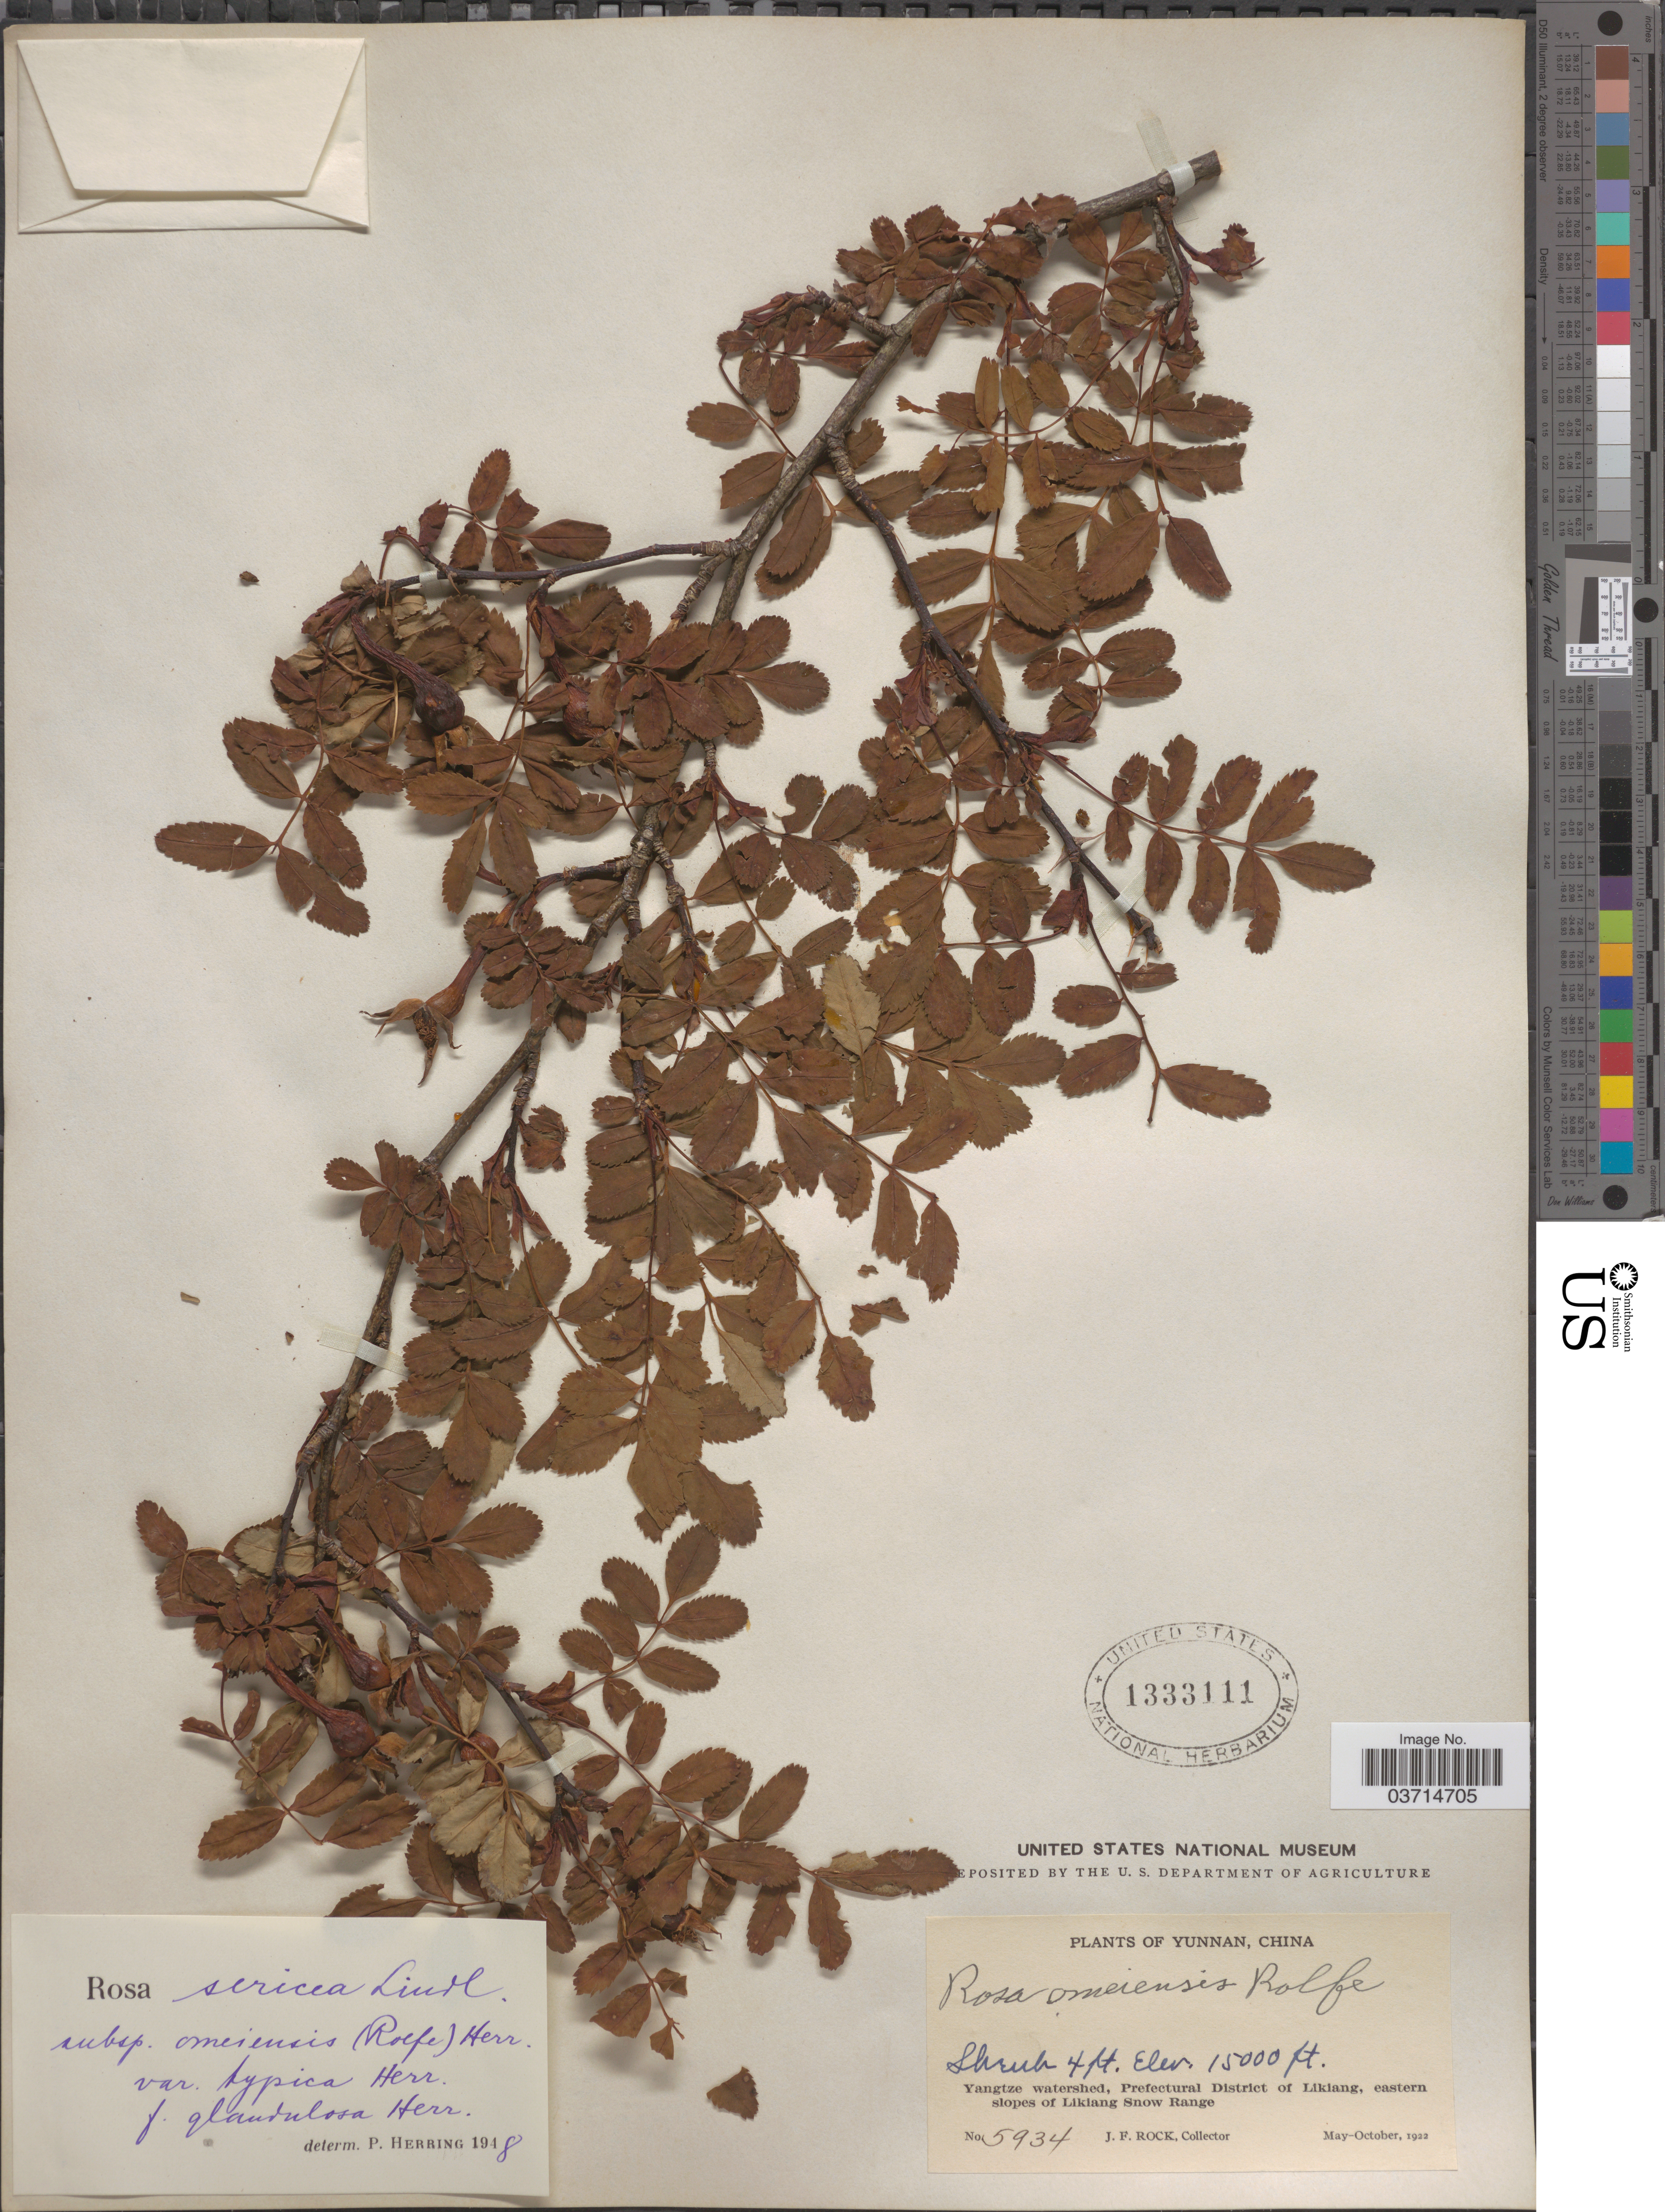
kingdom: Plantae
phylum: Tracheophyta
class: Magnoliopsida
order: Rosales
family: Rosaceae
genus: Rosa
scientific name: Rosa omeiensis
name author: Rolfe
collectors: J. Rock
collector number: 5934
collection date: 1922-05/1922-10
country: China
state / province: Yunnan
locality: Yangtze watershed, Prefectural District of Likiang, eastern slopes of Likiang Snow Range.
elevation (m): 4572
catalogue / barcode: US 1333111